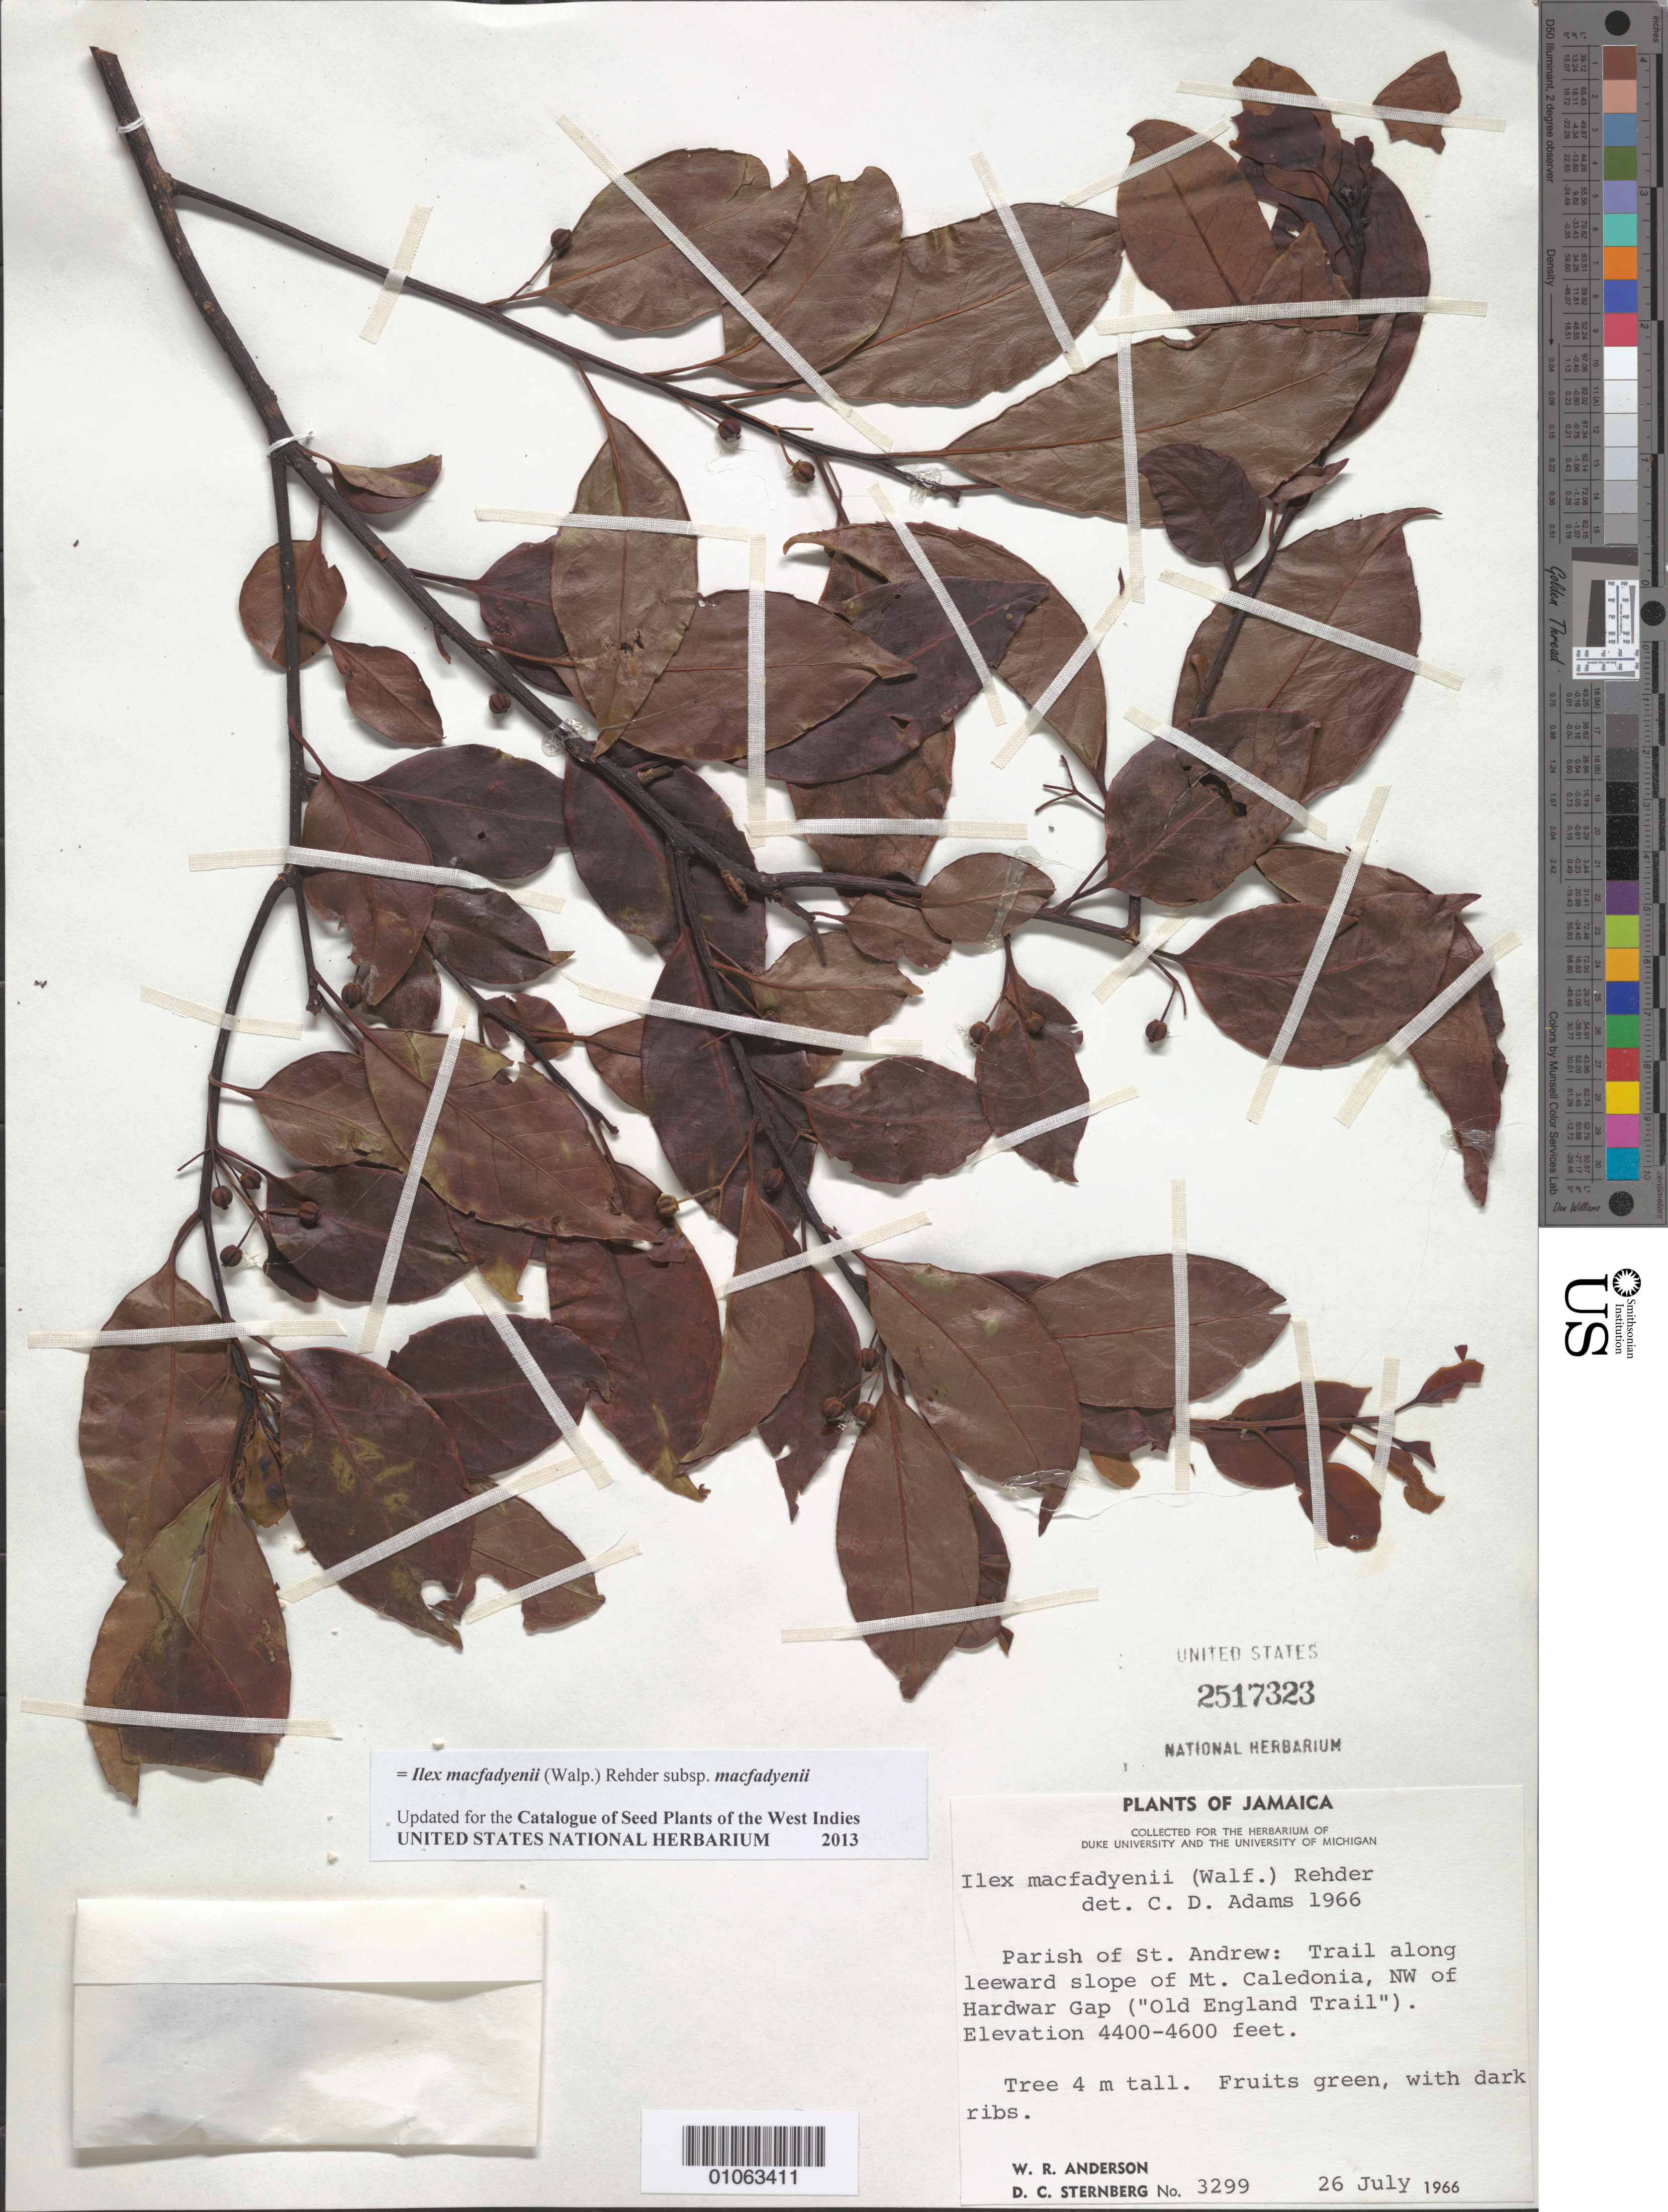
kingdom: Plantae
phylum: Tracheophyta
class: Magnoliopsida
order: Aquifoliales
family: Aquifoliaceae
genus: Ilex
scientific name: Ilex macfadyenii subsp. macfadyenii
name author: (Walp.) Rehder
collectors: W. R. Anderson & D. Sternberg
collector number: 3299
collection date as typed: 26 Jul 1966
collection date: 1966-07-26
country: Jamaica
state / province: Saint Andrew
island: Jamaica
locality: Trail along leeward slope of Mt. Caledonia, N.W. of Hardwar Gap (Old Enlgand trail)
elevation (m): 1341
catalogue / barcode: US 2517323